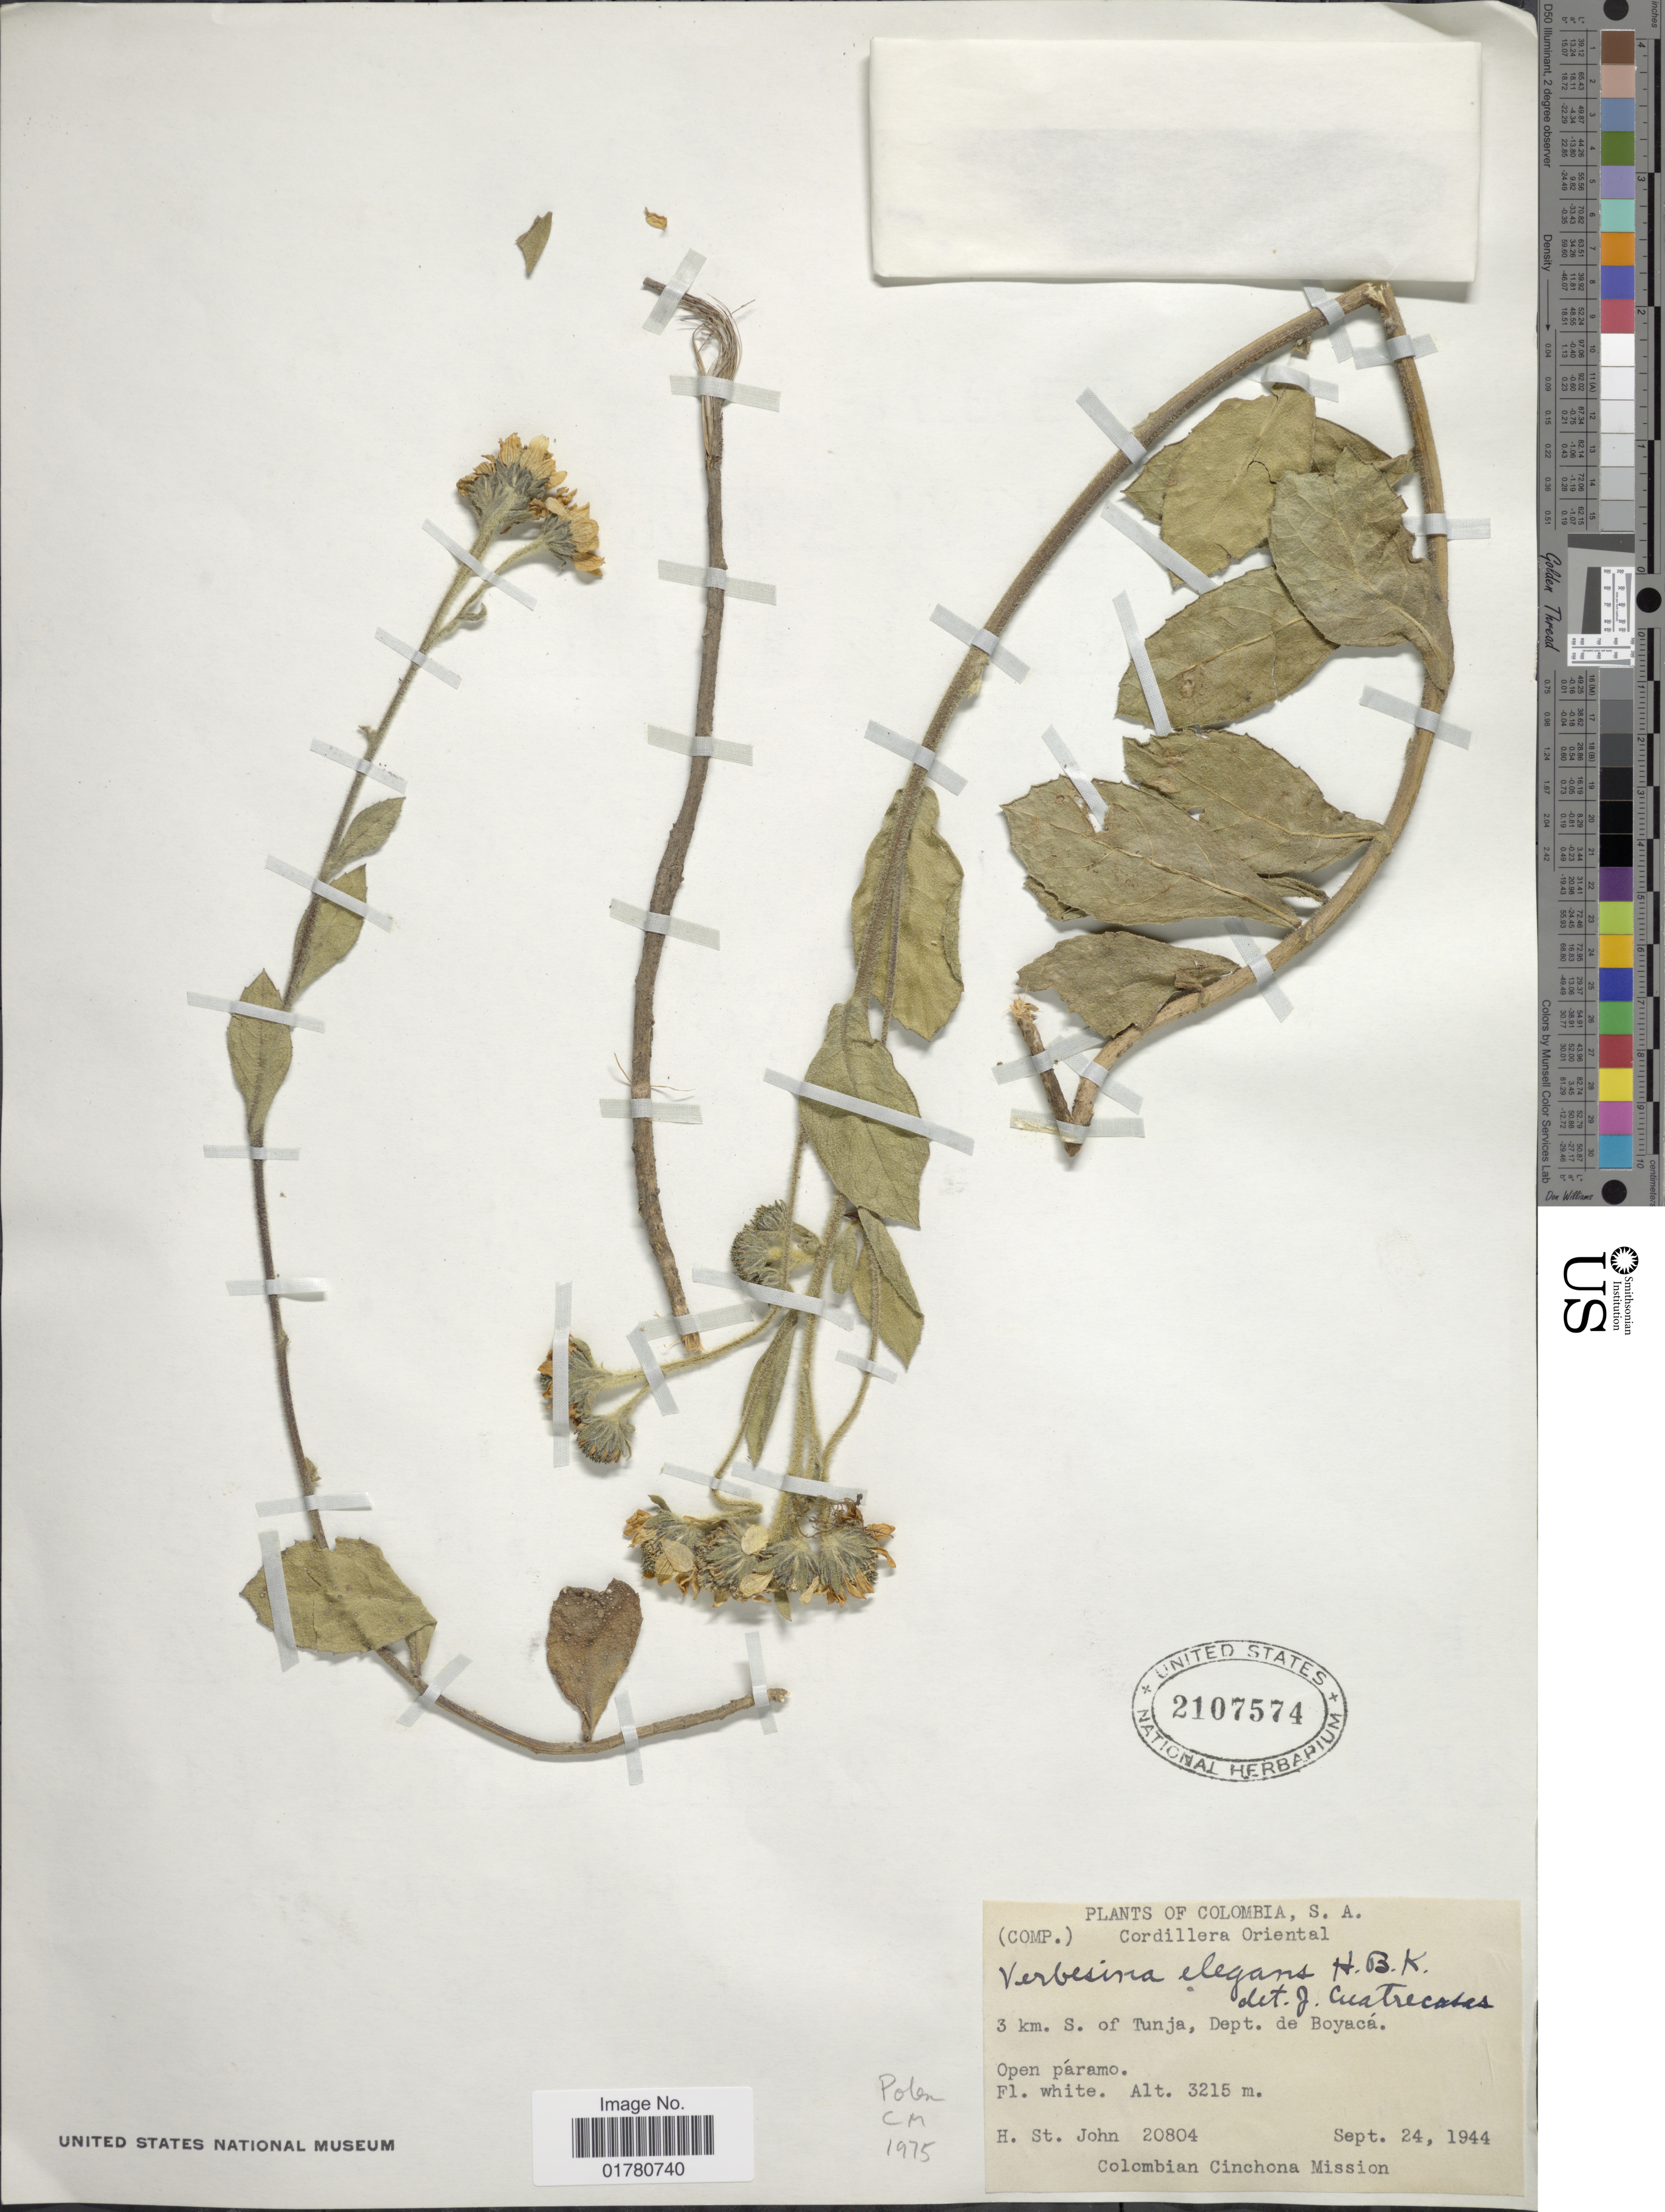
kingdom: Plantae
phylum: Tracheophyta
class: Magnoliopsida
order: Asterales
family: Asteraceae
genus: Verbesina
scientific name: Verbesina elegans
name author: Kunth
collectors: H. St. John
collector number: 20804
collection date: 1944-09-24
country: Colombia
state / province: Boyacá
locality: Cordillera Oriental, 3 km S of Tunja, Dept de Boyacá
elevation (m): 3215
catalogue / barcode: US 2107574